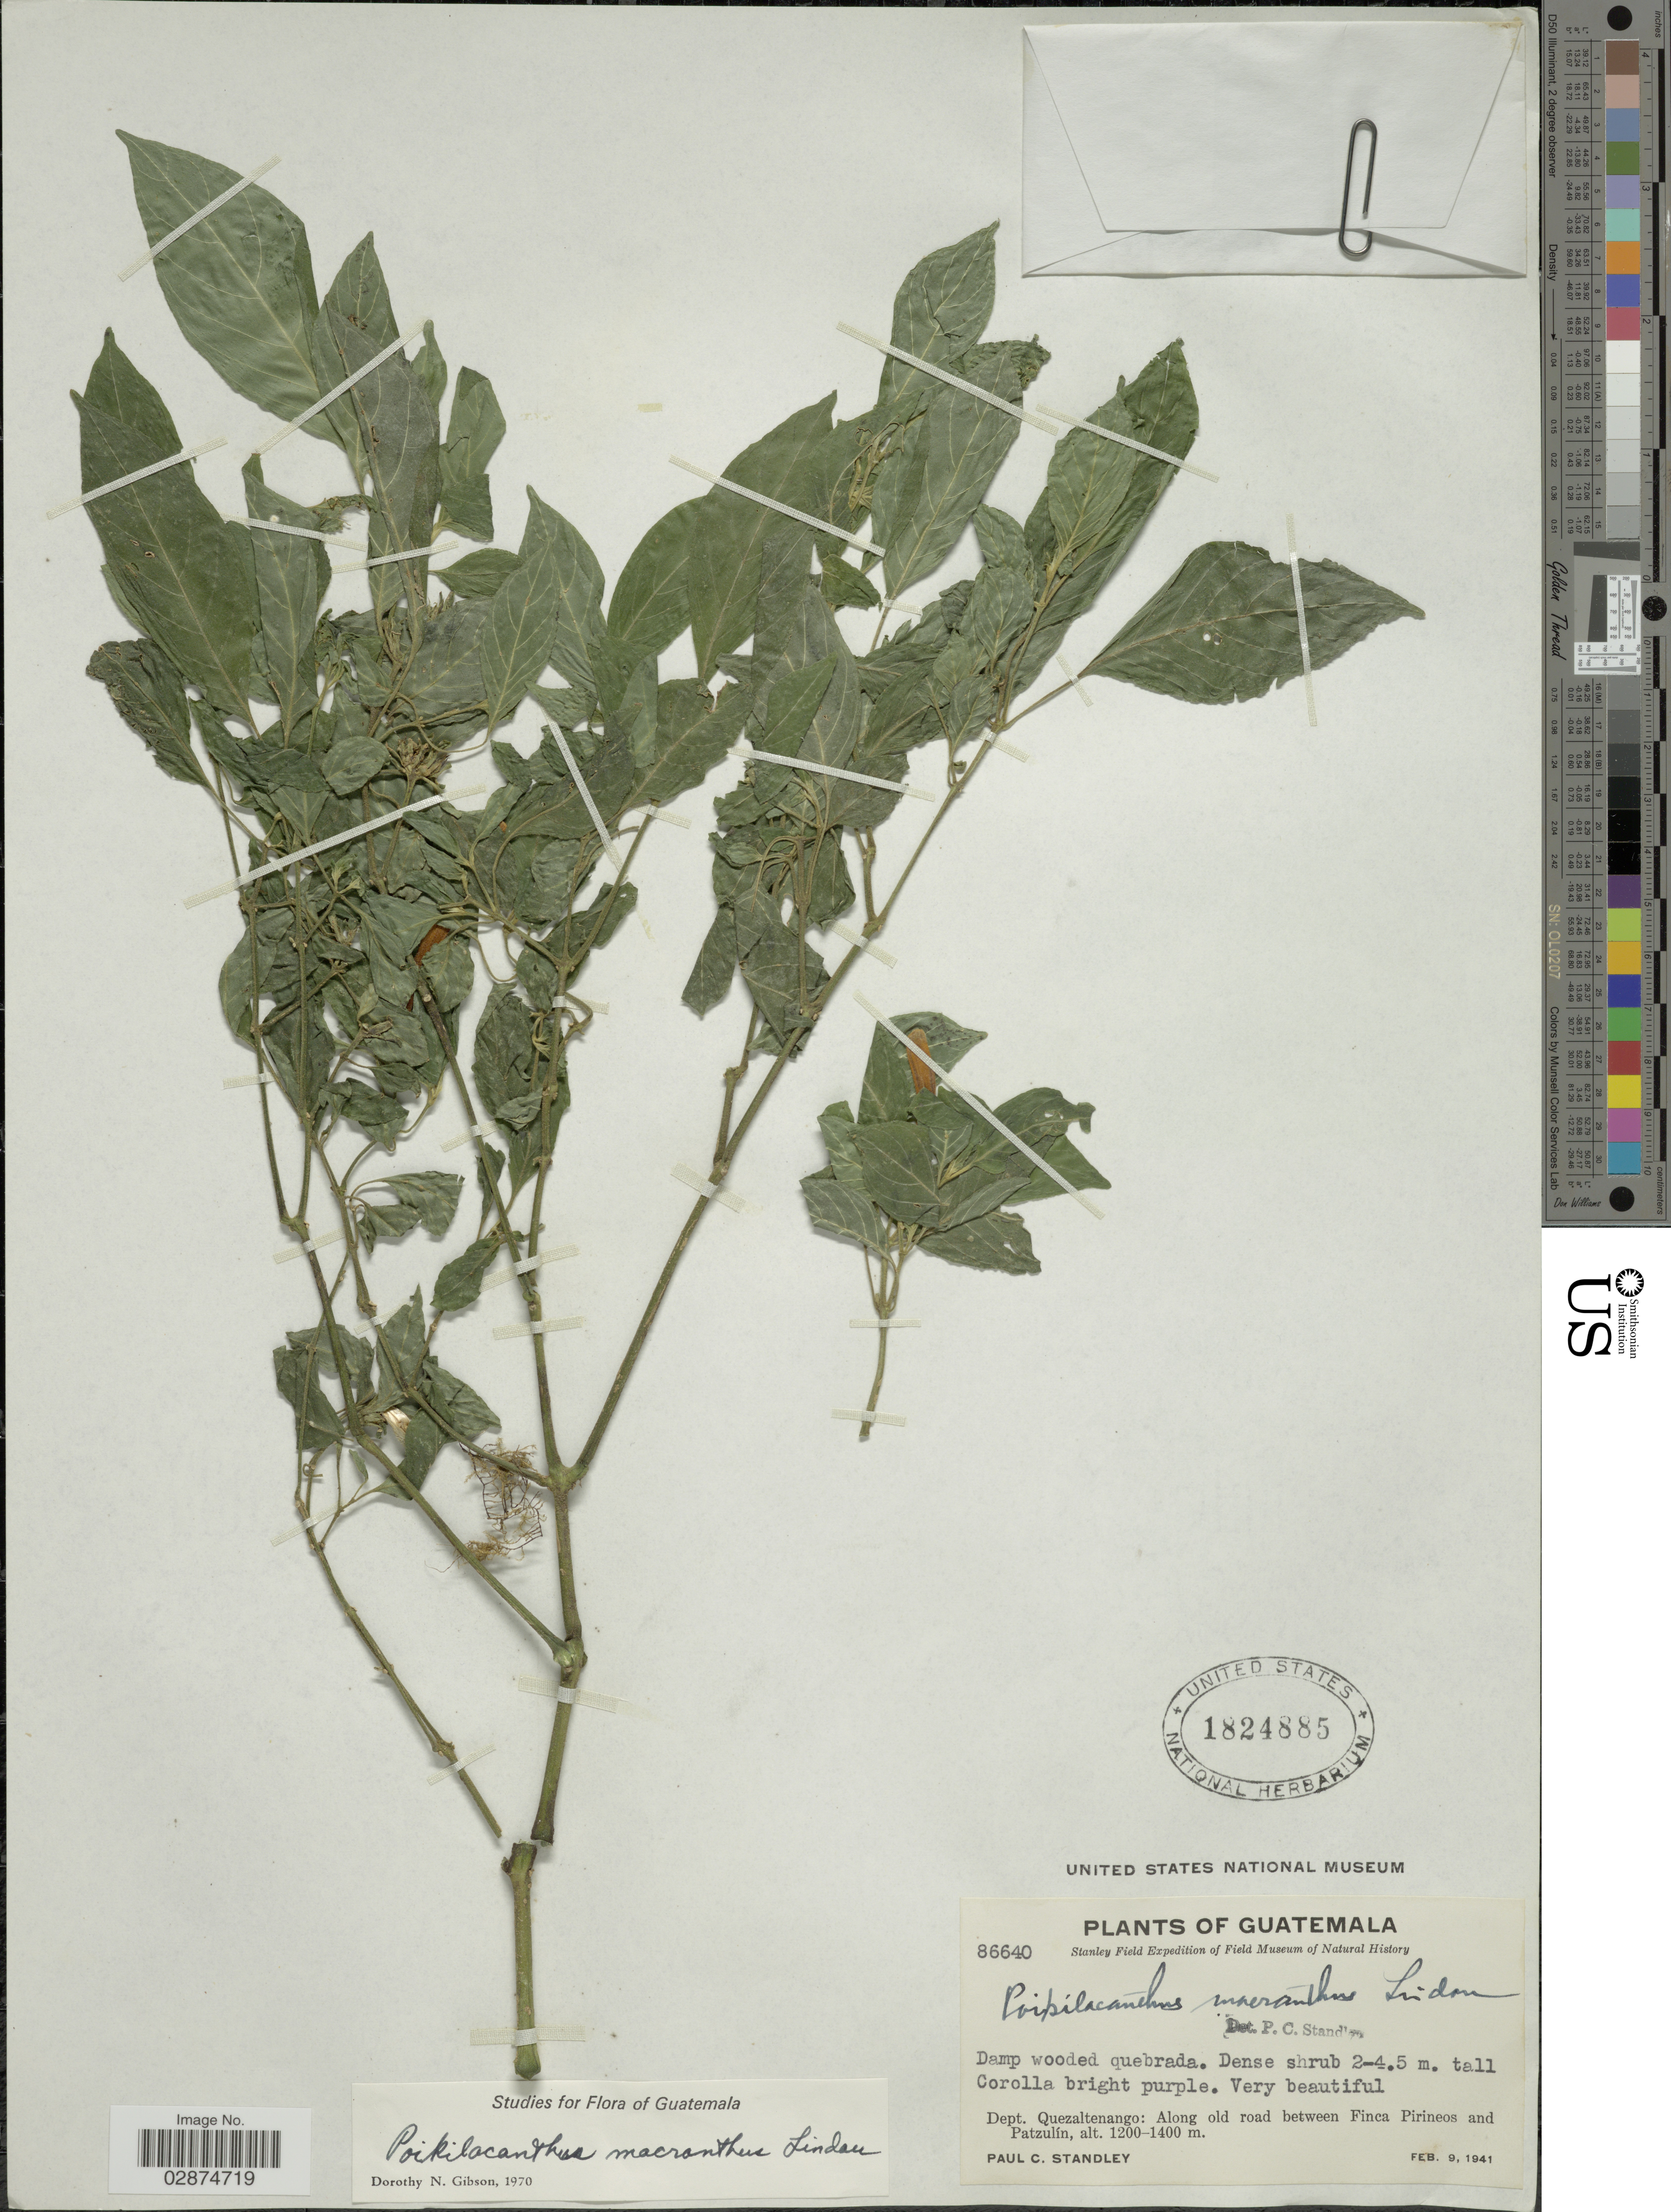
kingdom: Plantae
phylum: Tracheophyta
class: Magnoliopsida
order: Lamiales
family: Acanthaceae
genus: Poikilacanthus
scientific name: Poikilacanthus macranthus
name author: Lindau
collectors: P. C. Standley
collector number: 86640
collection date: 1941-02-09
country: Guatemala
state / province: Quetzaltenango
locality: Dept. Quezaltenango: Along old road between Finca Pirineos and Patzulín.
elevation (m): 1200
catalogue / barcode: US 1824885